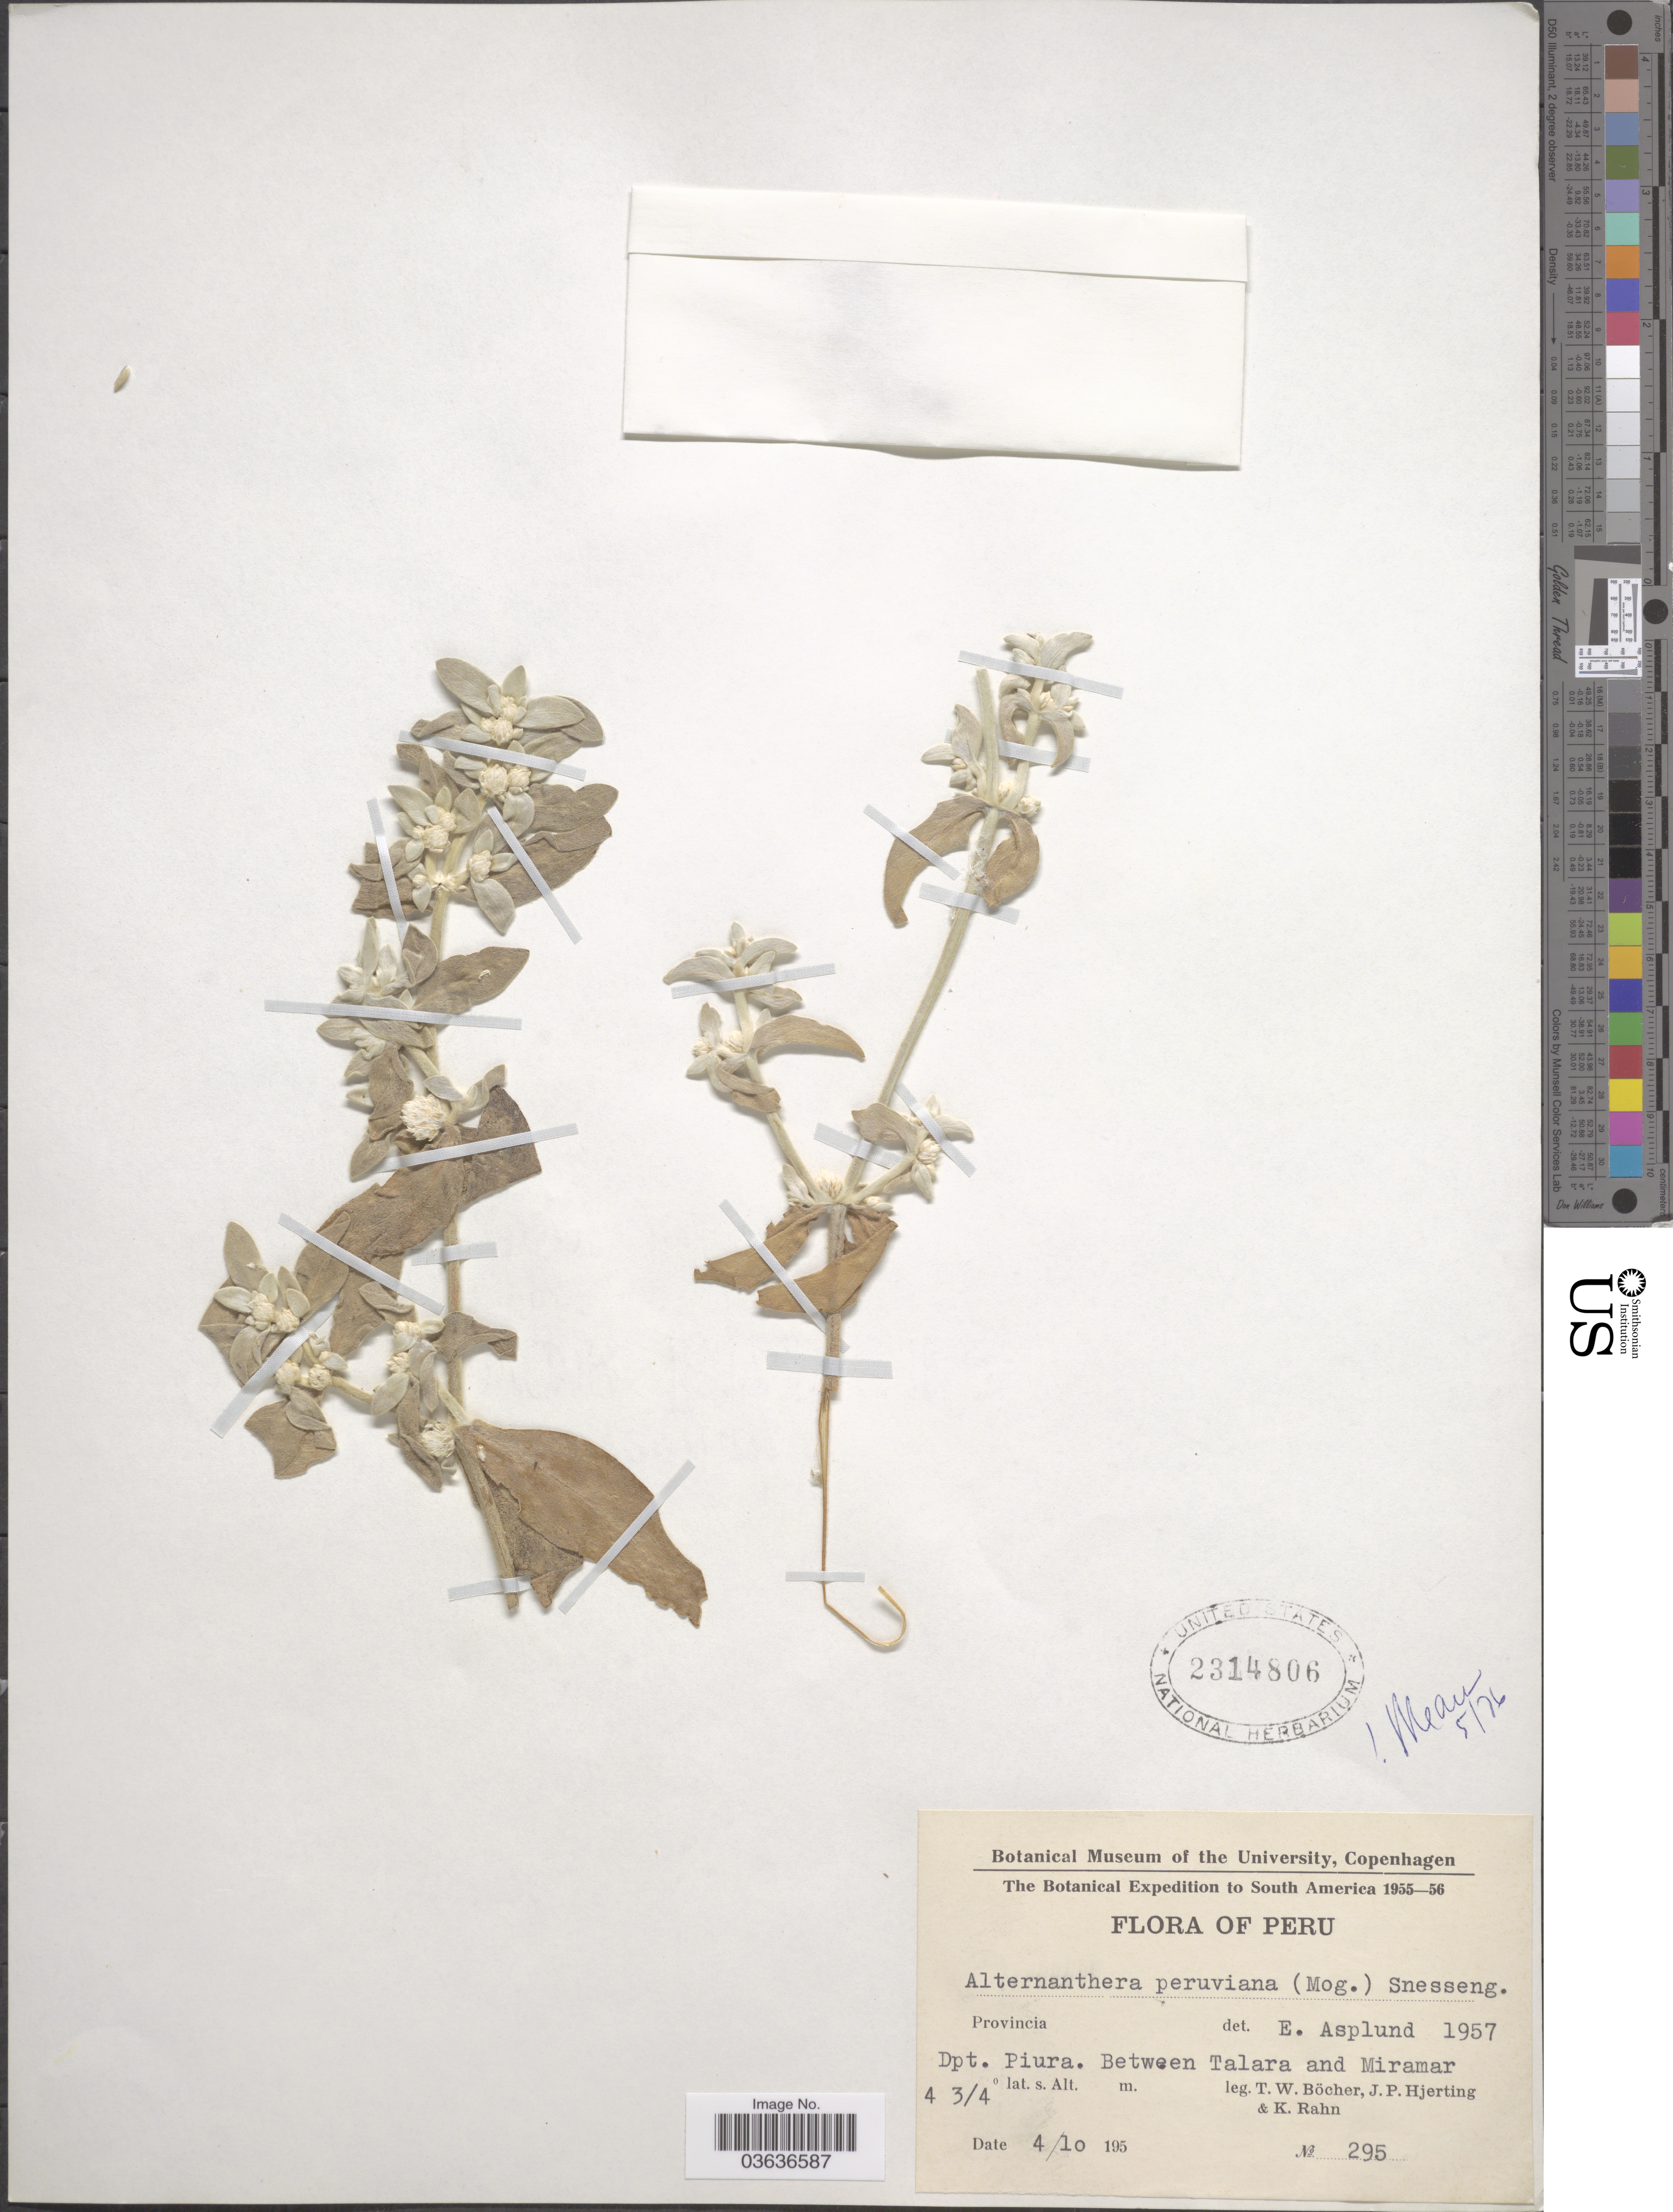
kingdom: Plantae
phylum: Tracheophyta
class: Magnoliopsida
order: Caryophyllales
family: Amaranthaceae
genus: Alternanthera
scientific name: Alternanthera peruviana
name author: (Moq.) Suess.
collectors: T. Böcher, J. P. Hjerting & K. Rahn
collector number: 295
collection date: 1955-10-04/1956-10-04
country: Peru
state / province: Piura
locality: Dpt. Piura. Between Talara and Miramar.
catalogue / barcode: US 2314806